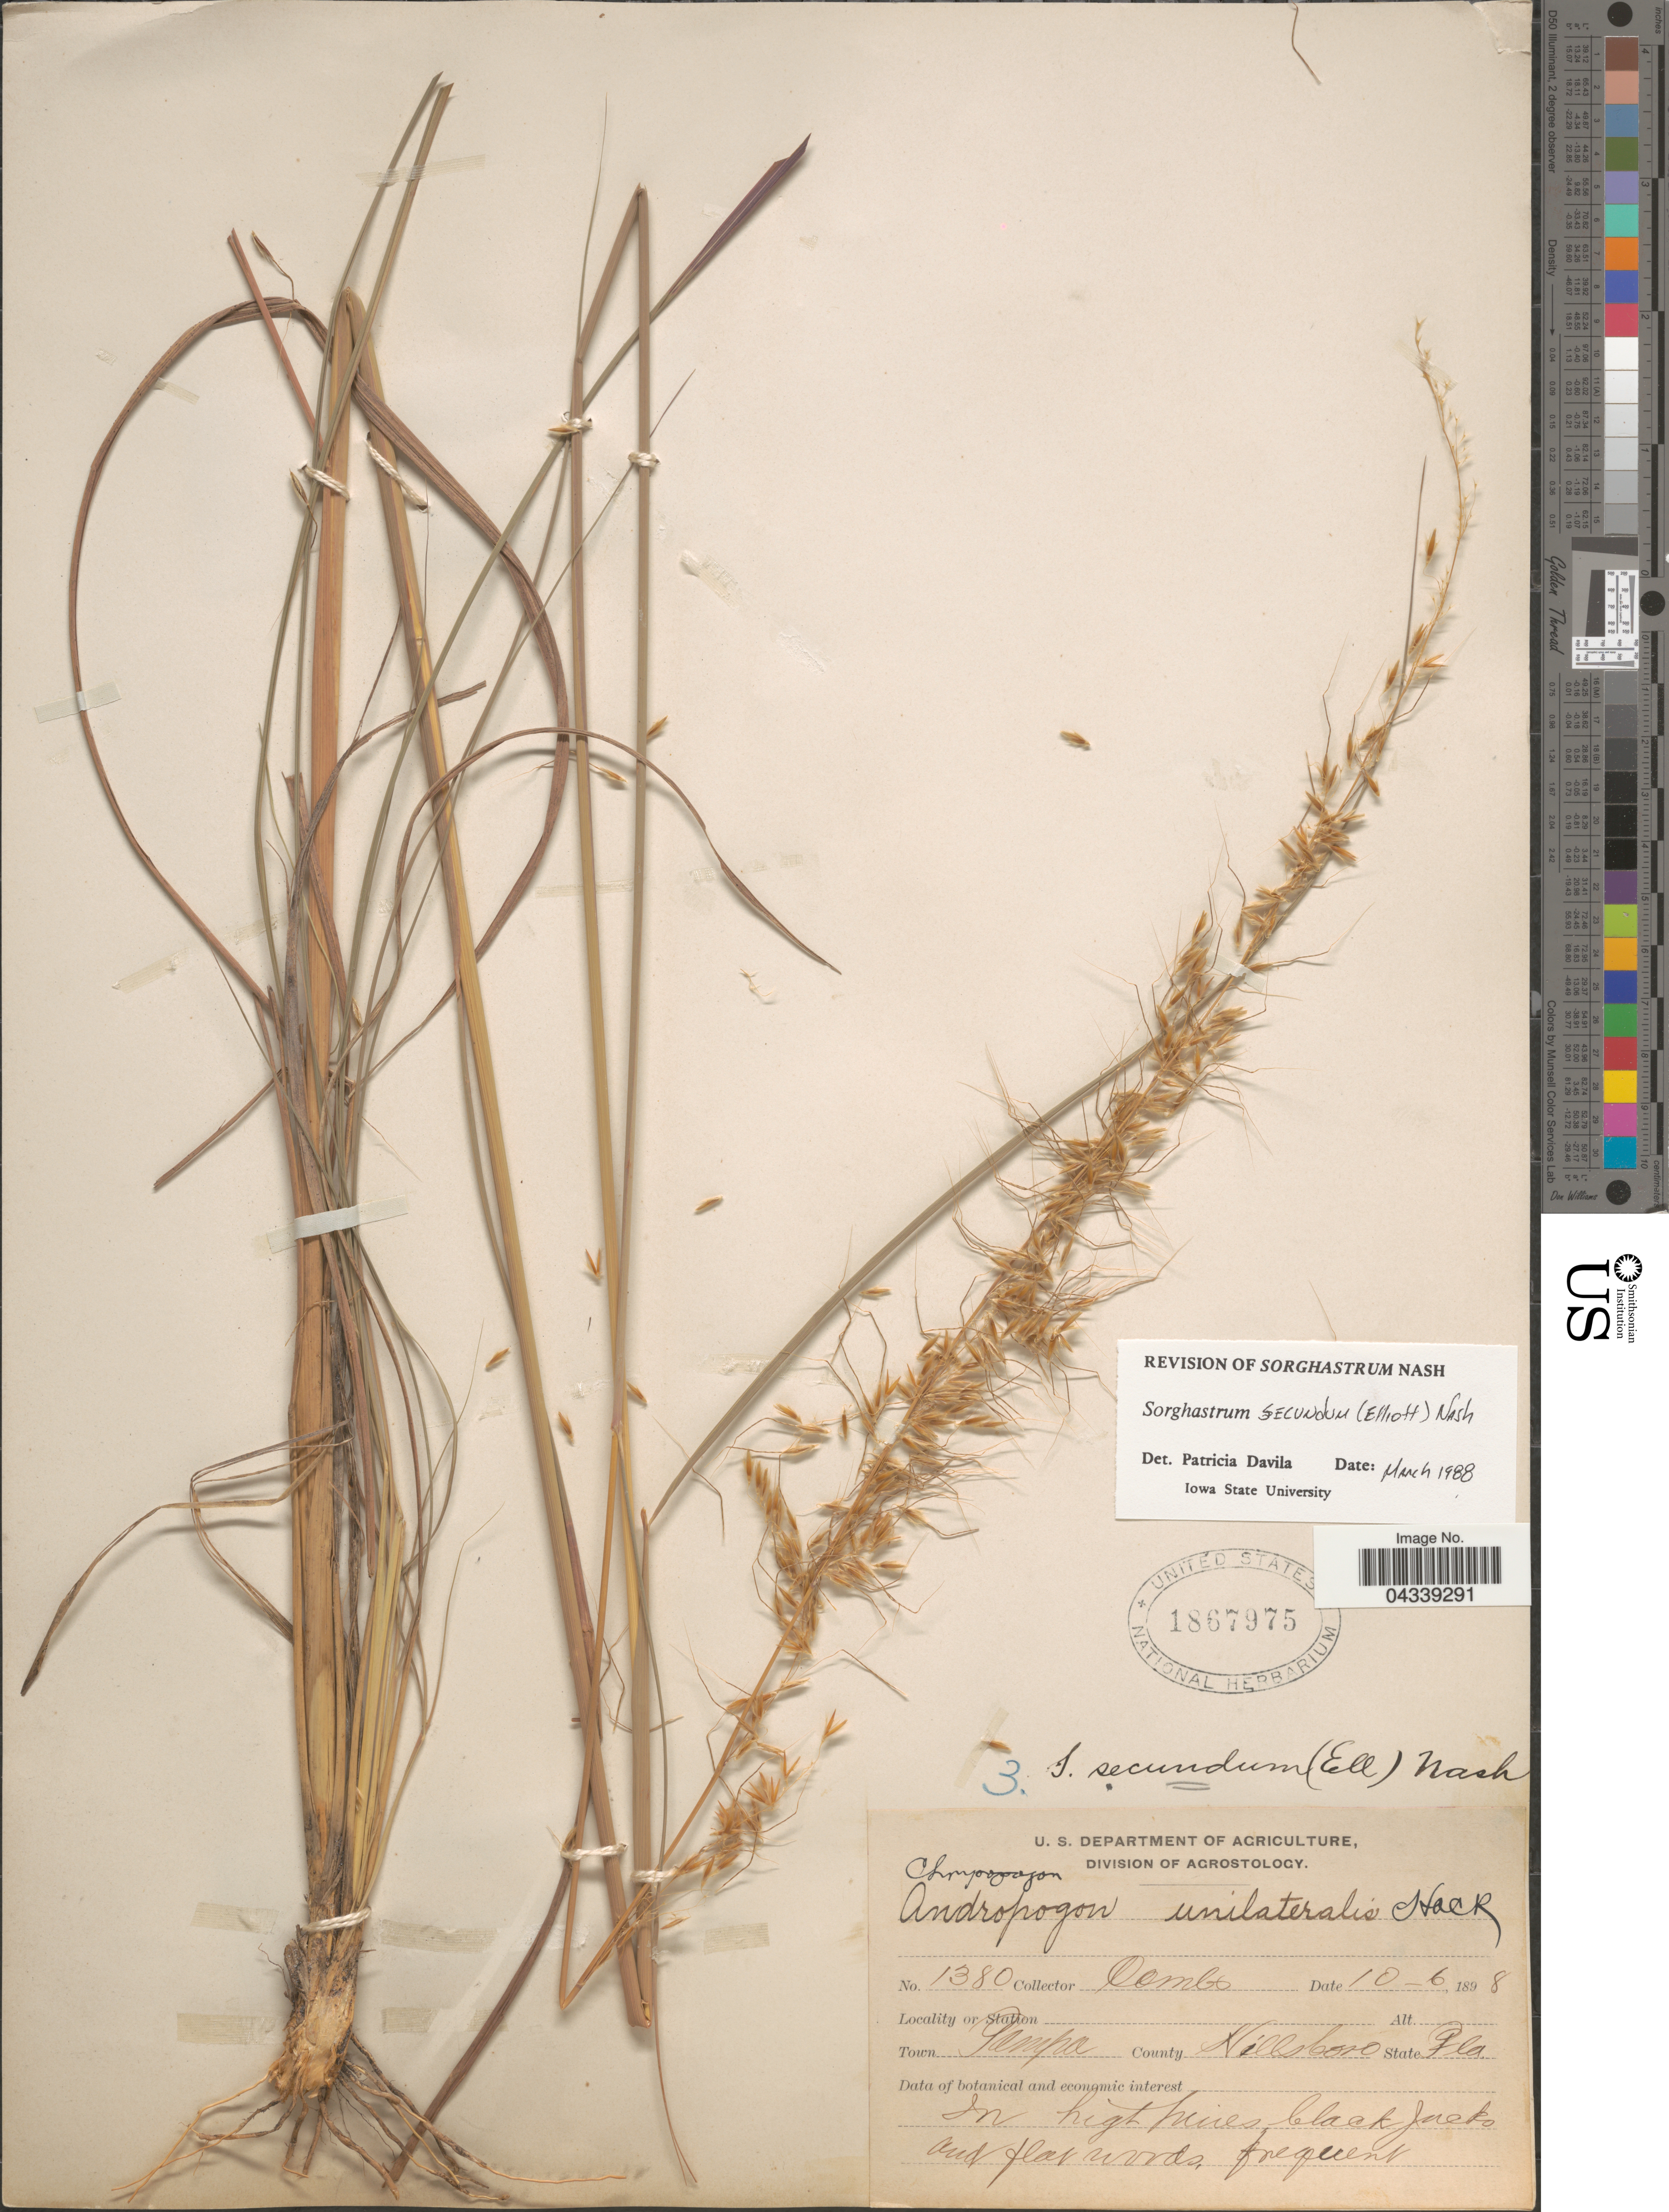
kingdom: Plantae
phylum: Tracheophyta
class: Liliopsida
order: Poales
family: Poaceae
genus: Sorghastrum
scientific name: Sorghastrum secundum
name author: (Elliott) Nash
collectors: -. Combs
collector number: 1380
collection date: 1898-06-10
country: United States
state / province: Florida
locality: Town Tampa. County Hillsboro.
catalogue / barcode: US 1867975